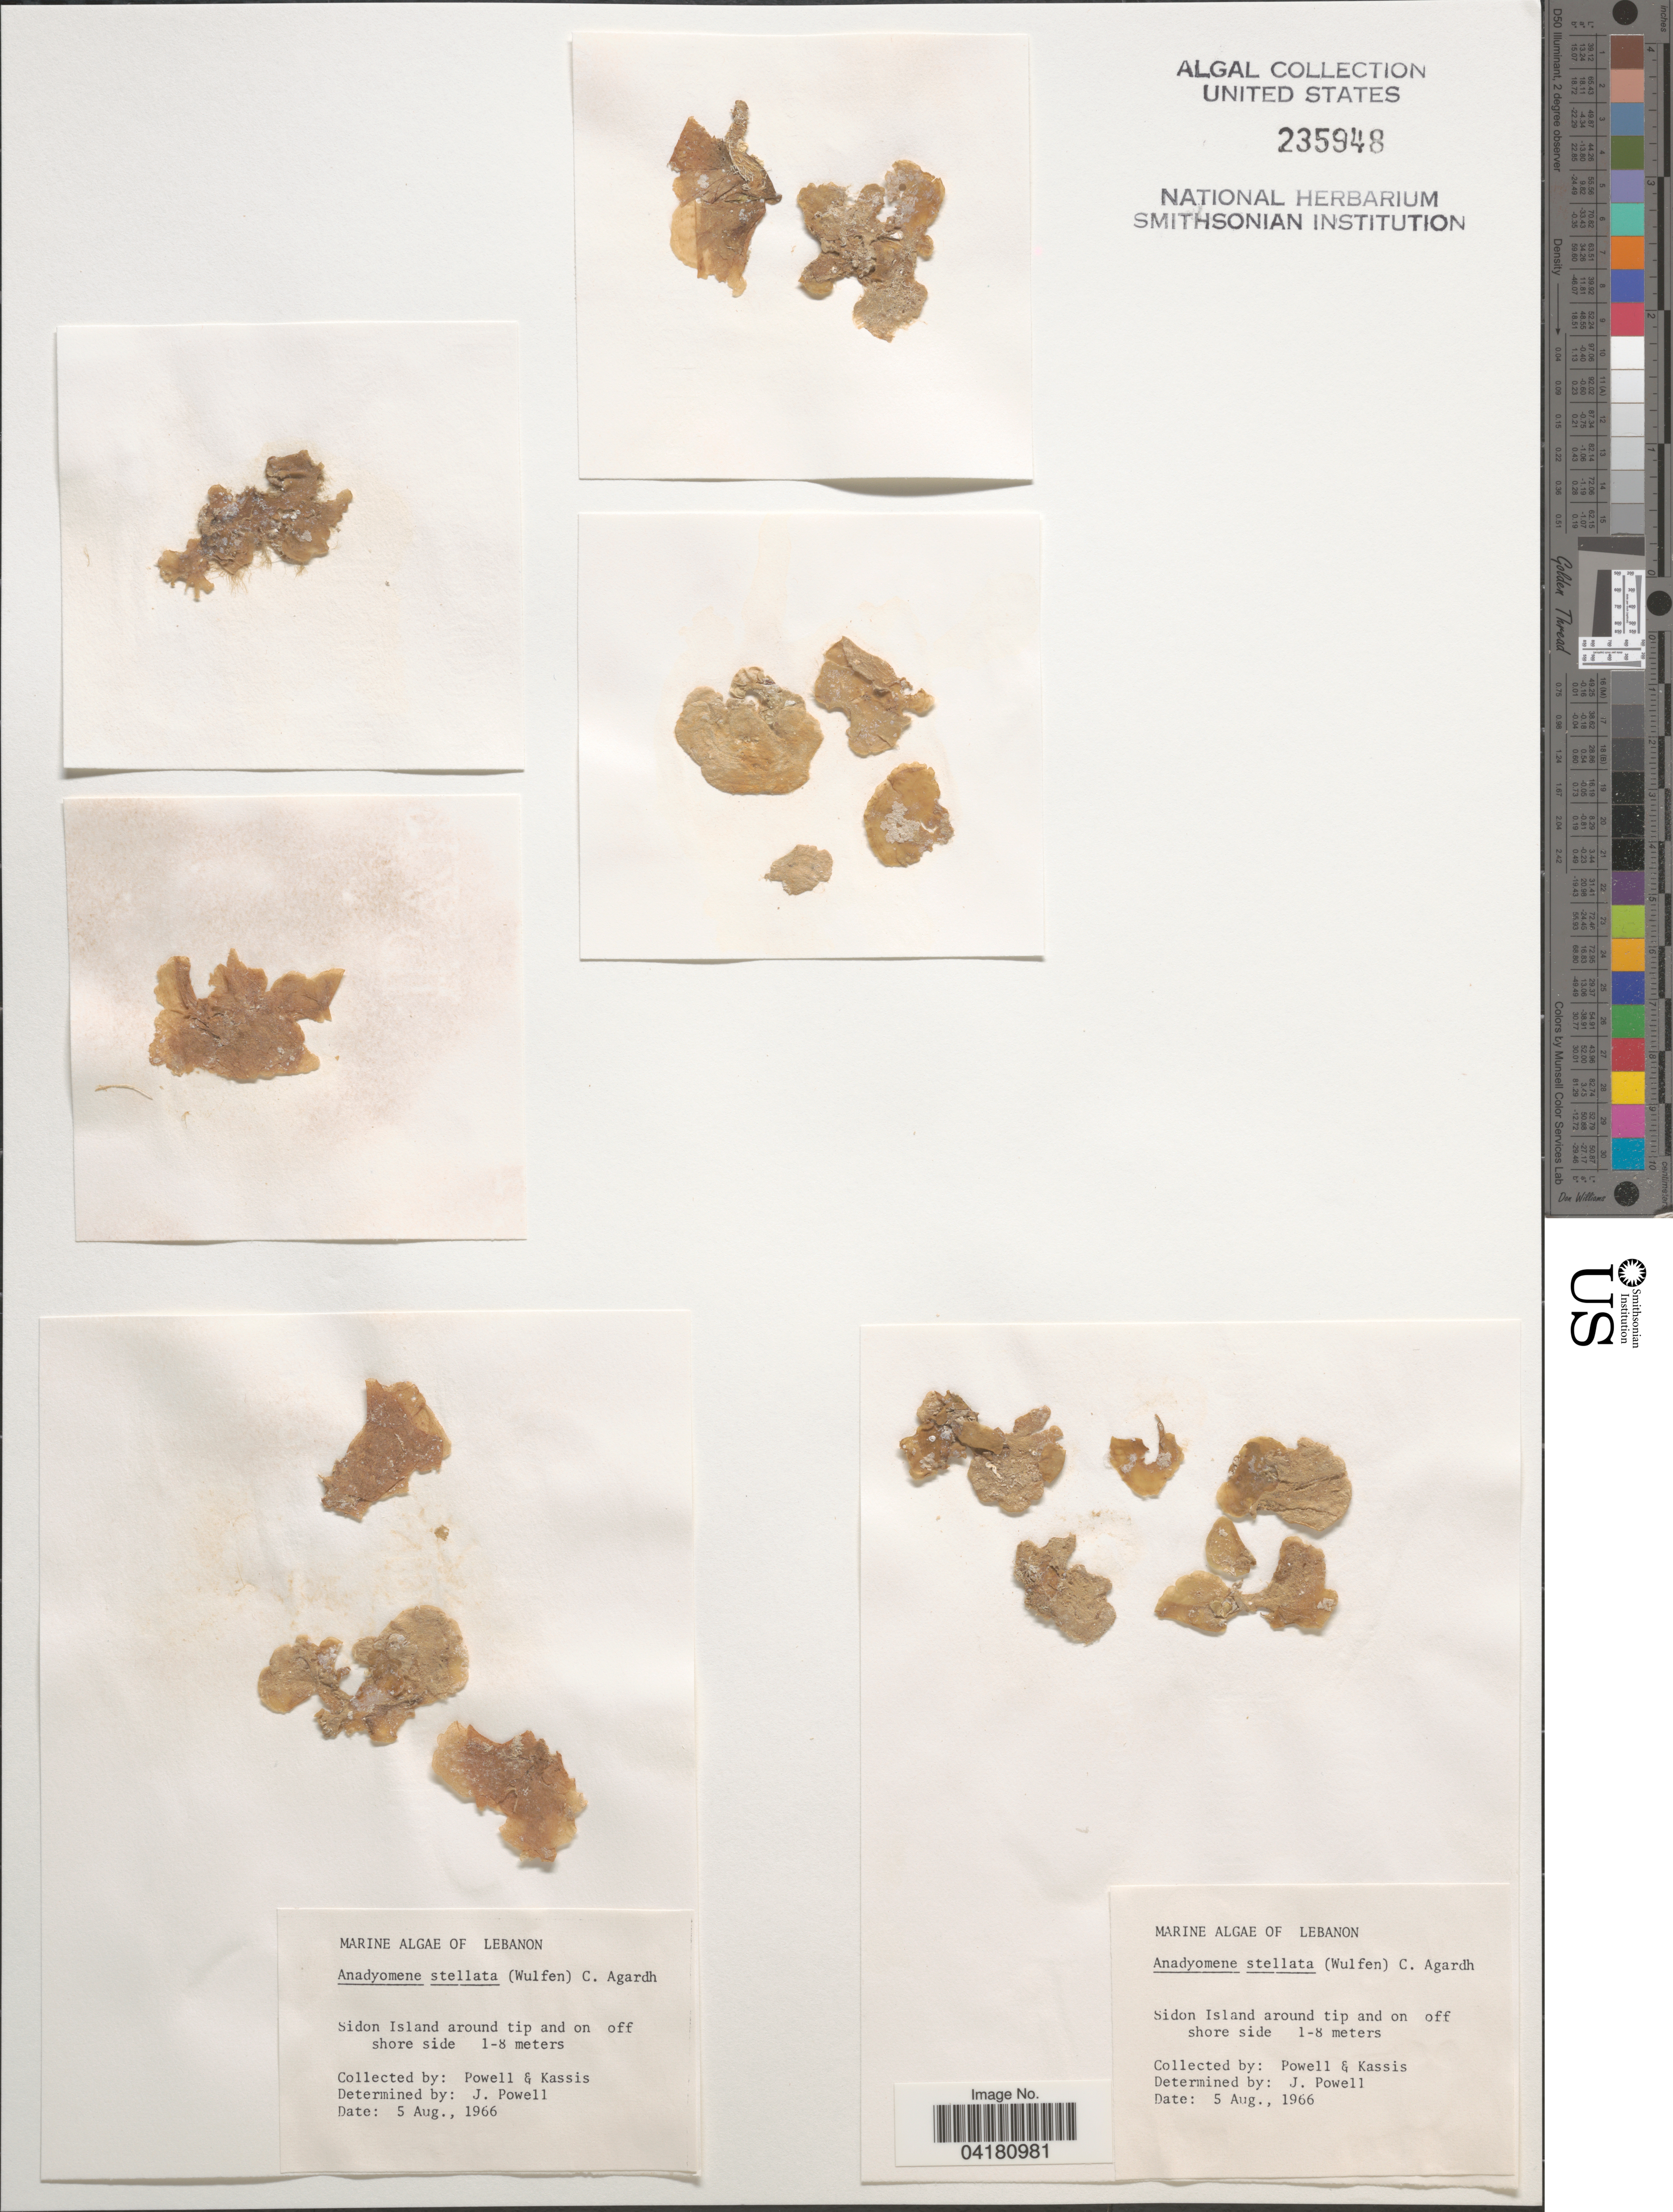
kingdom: Plantae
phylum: Chlorophyta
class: Ulvophyceae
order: Cladophorales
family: Anadyomenaceae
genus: Anadyomene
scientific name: Anadyomene stellata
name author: (Wulfen) C. Agardh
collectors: -. Powell & Kassis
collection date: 1966-08-05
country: Lebanon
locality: Sidon Island around tip and on off shore side 1-8 meters.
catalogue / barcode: US 235948